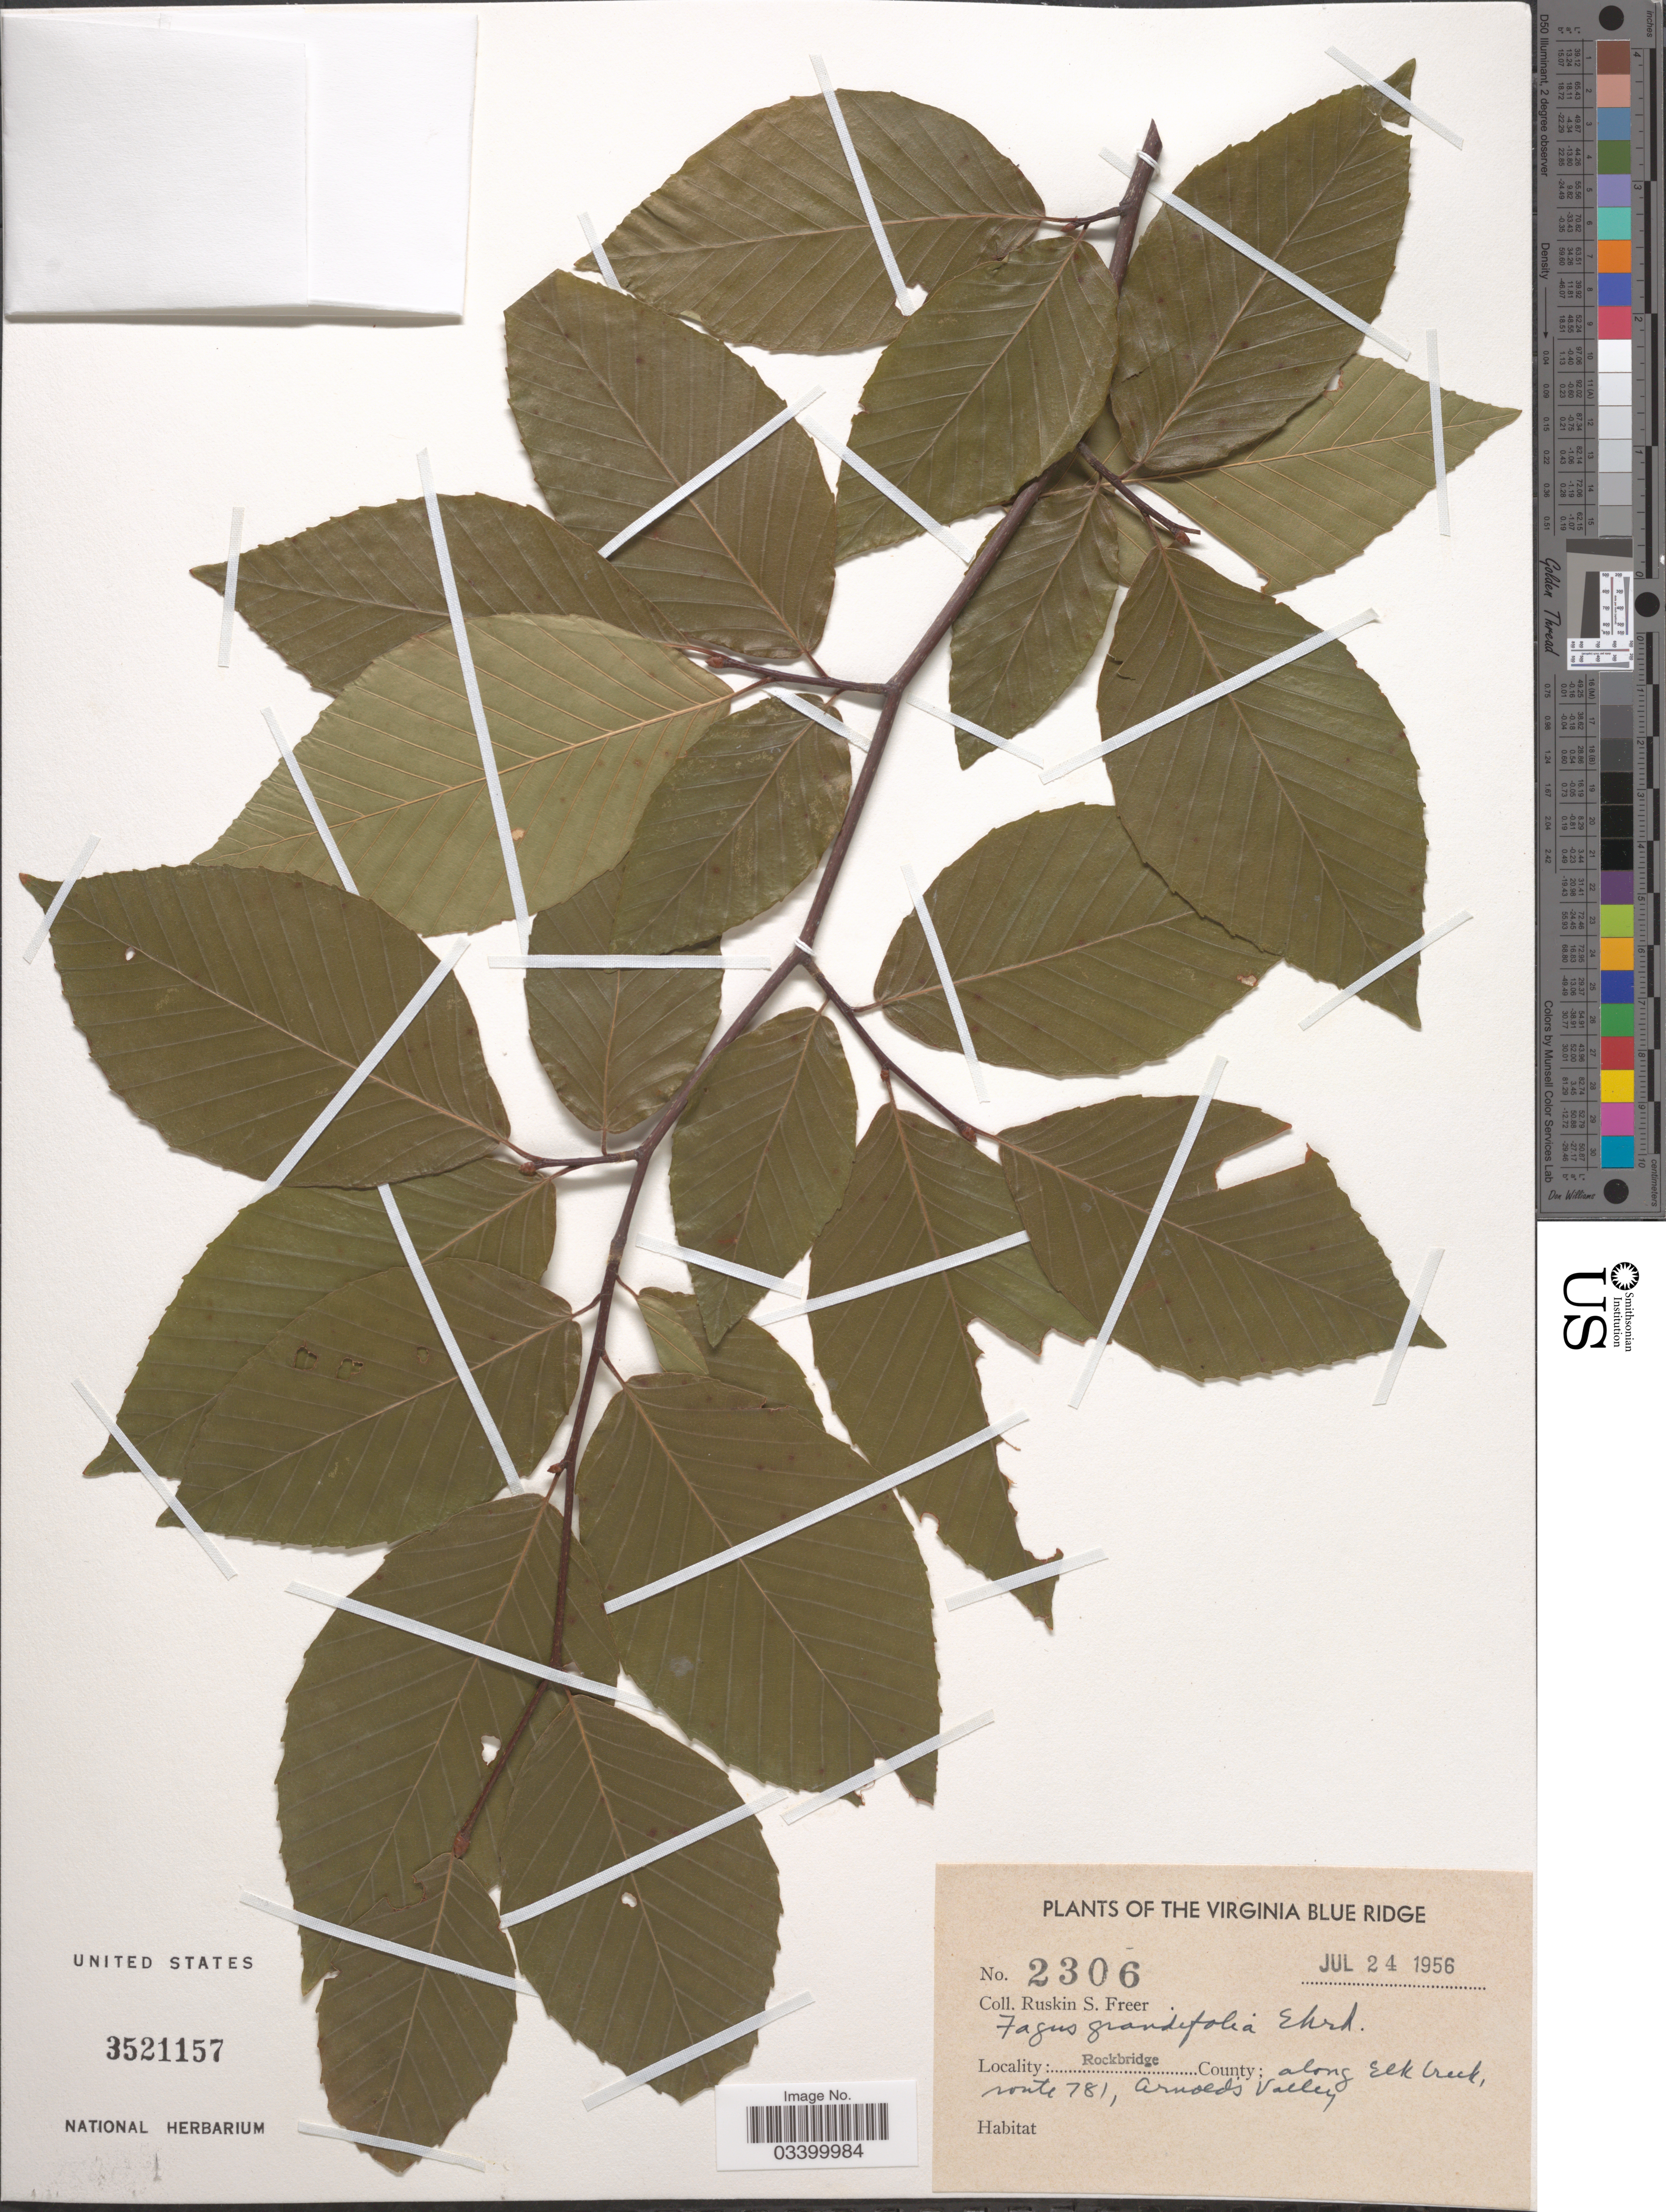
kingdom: Plantae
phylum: Tracheophyta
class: Magnoliopsida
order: Fagales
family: Fagaceae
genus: Fagus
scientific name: Fagus grandifolia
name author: Ehrh.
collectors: R. Freer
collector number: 2306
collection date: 1956-07-24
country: United States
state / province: Virginia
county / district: Rockbridge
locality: The Virginia Blue Ridge. Rockbridge County: along Elk Creek, route 781, Arnolds Valley.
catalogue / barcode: US 3521157